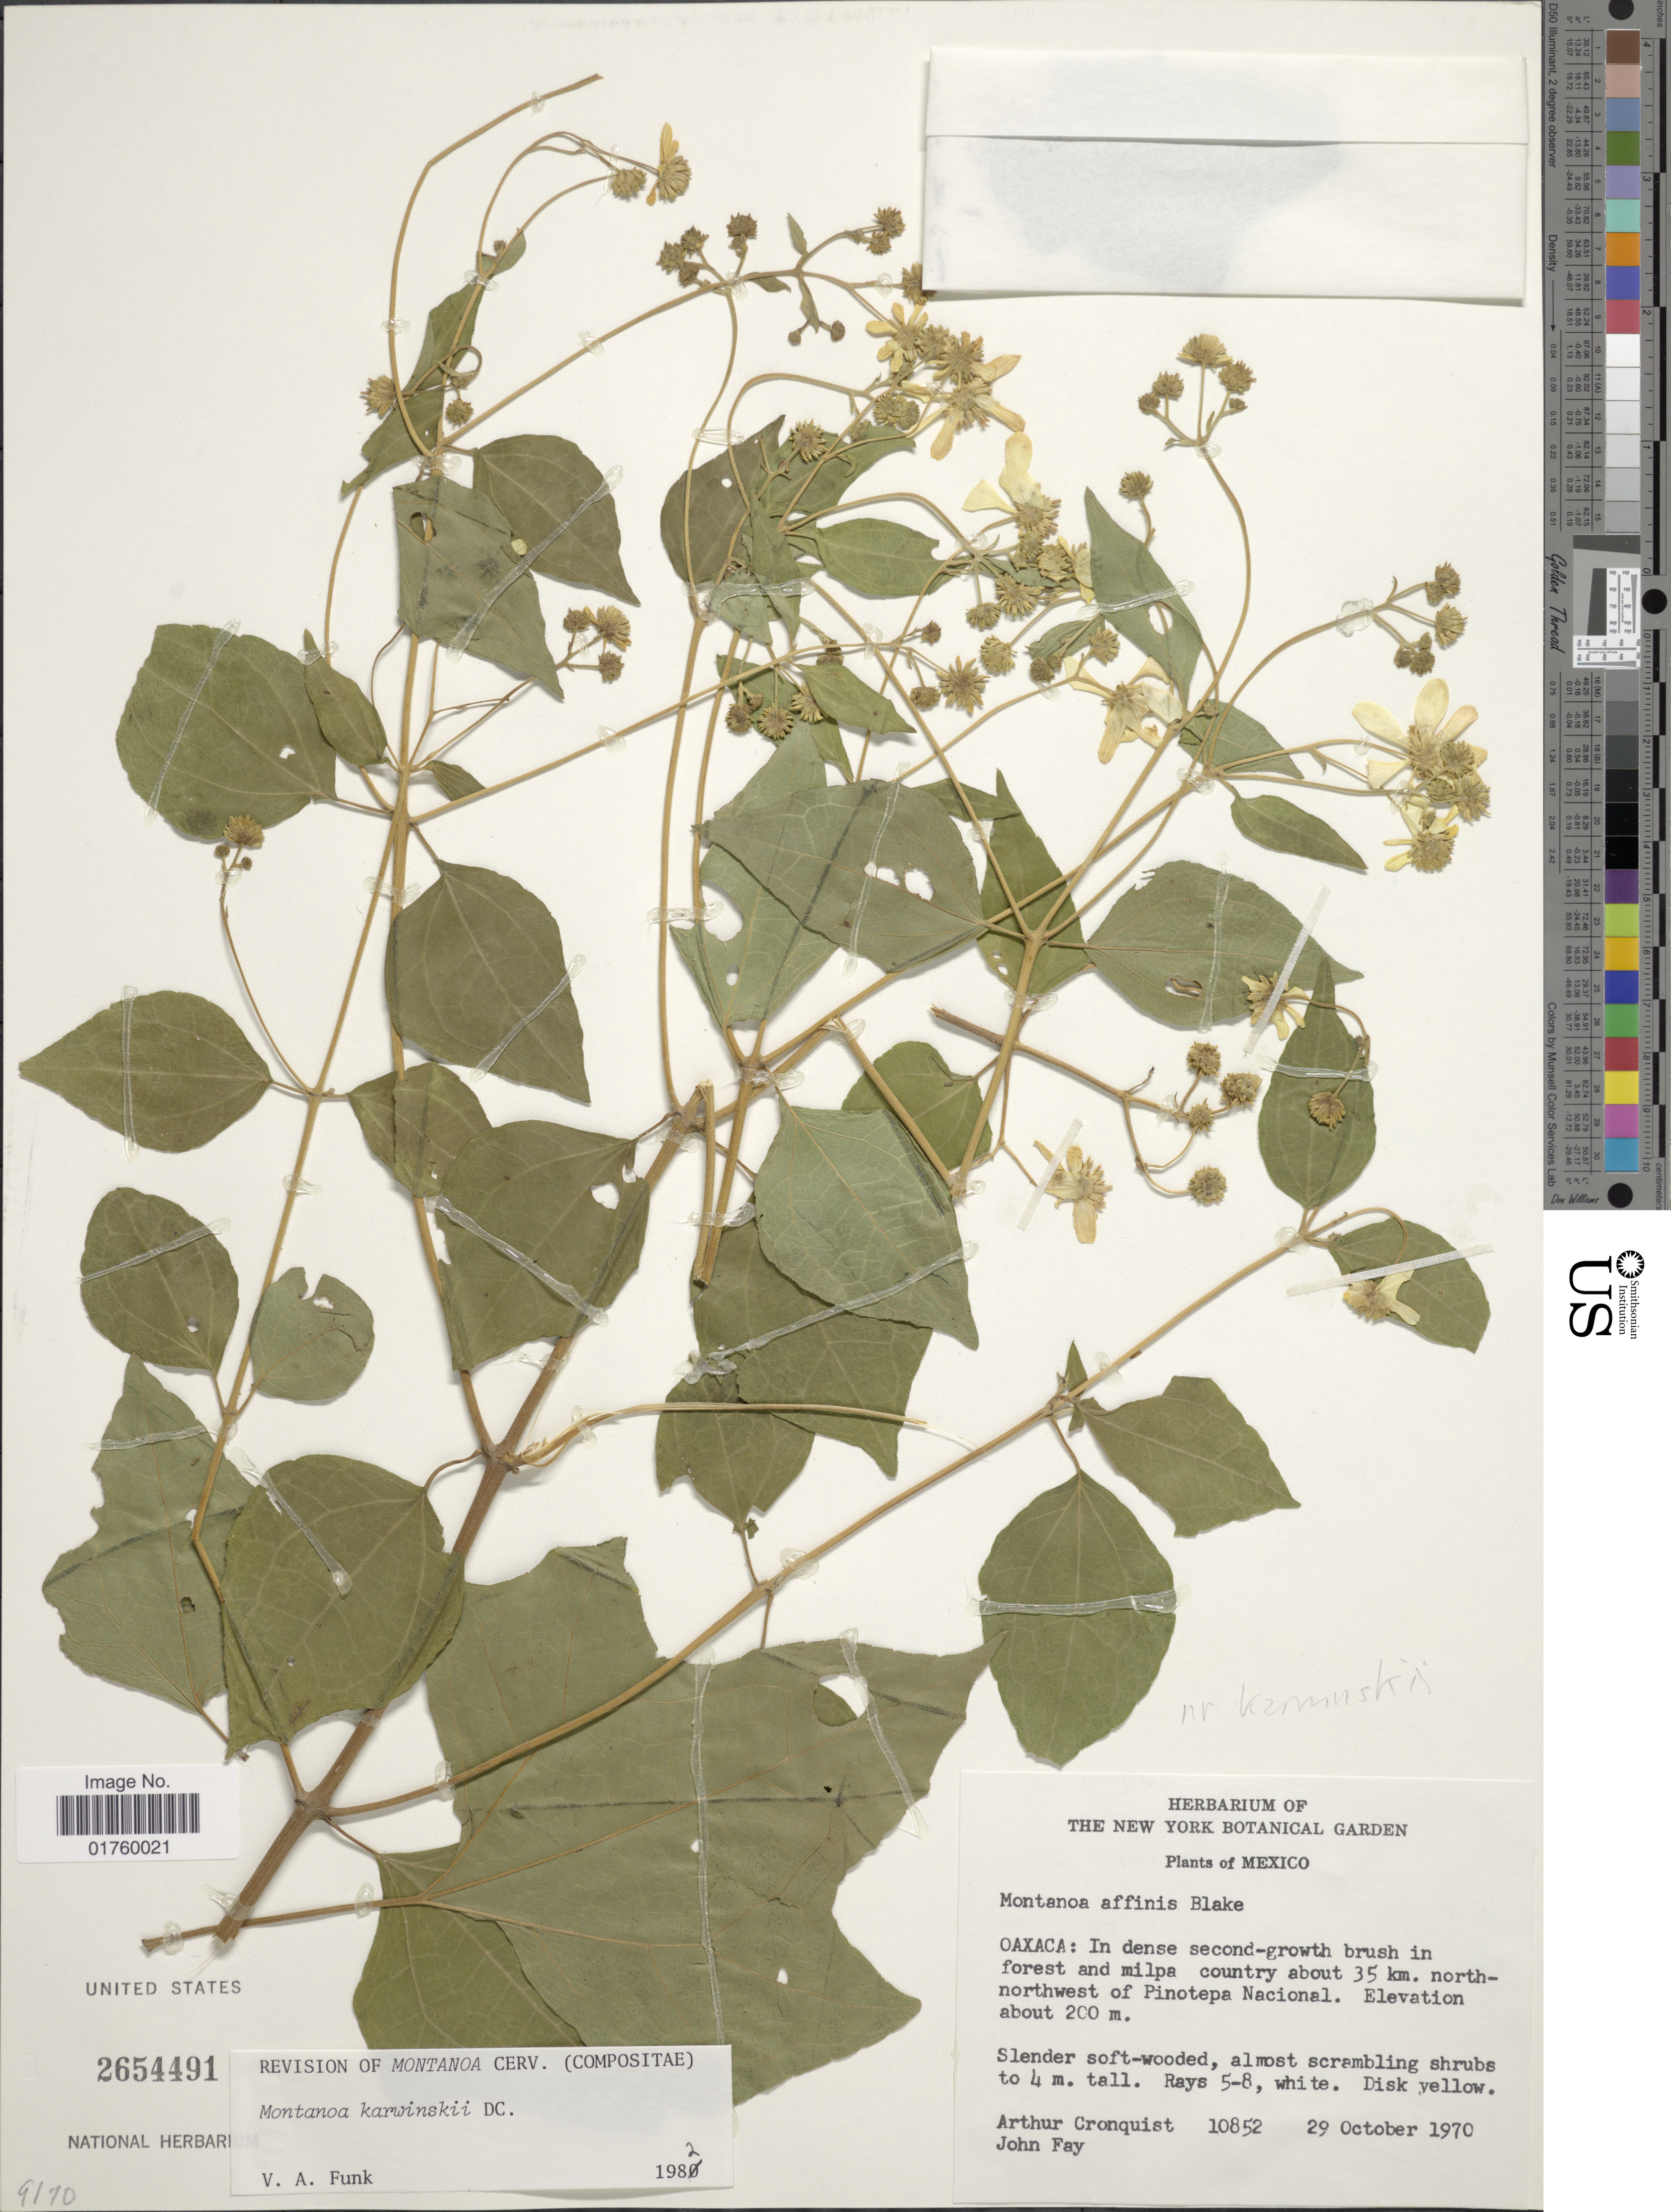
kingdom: Plantae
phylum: Tracheophyta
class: Magnoliopsida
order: Asterales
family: Asteraceae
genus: Montanoa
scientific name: Montanoa karwinskii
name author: DC.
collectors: A. J. Cronquist & J. M. Fay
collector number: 10852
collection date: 1970-10-29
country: Mexico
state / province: Oaxaca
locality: In dense second-growth brush in forest and milpa country about 35 km. north-northwest of Pinotepa Nacional.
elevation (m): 200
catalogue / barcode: US 2654491